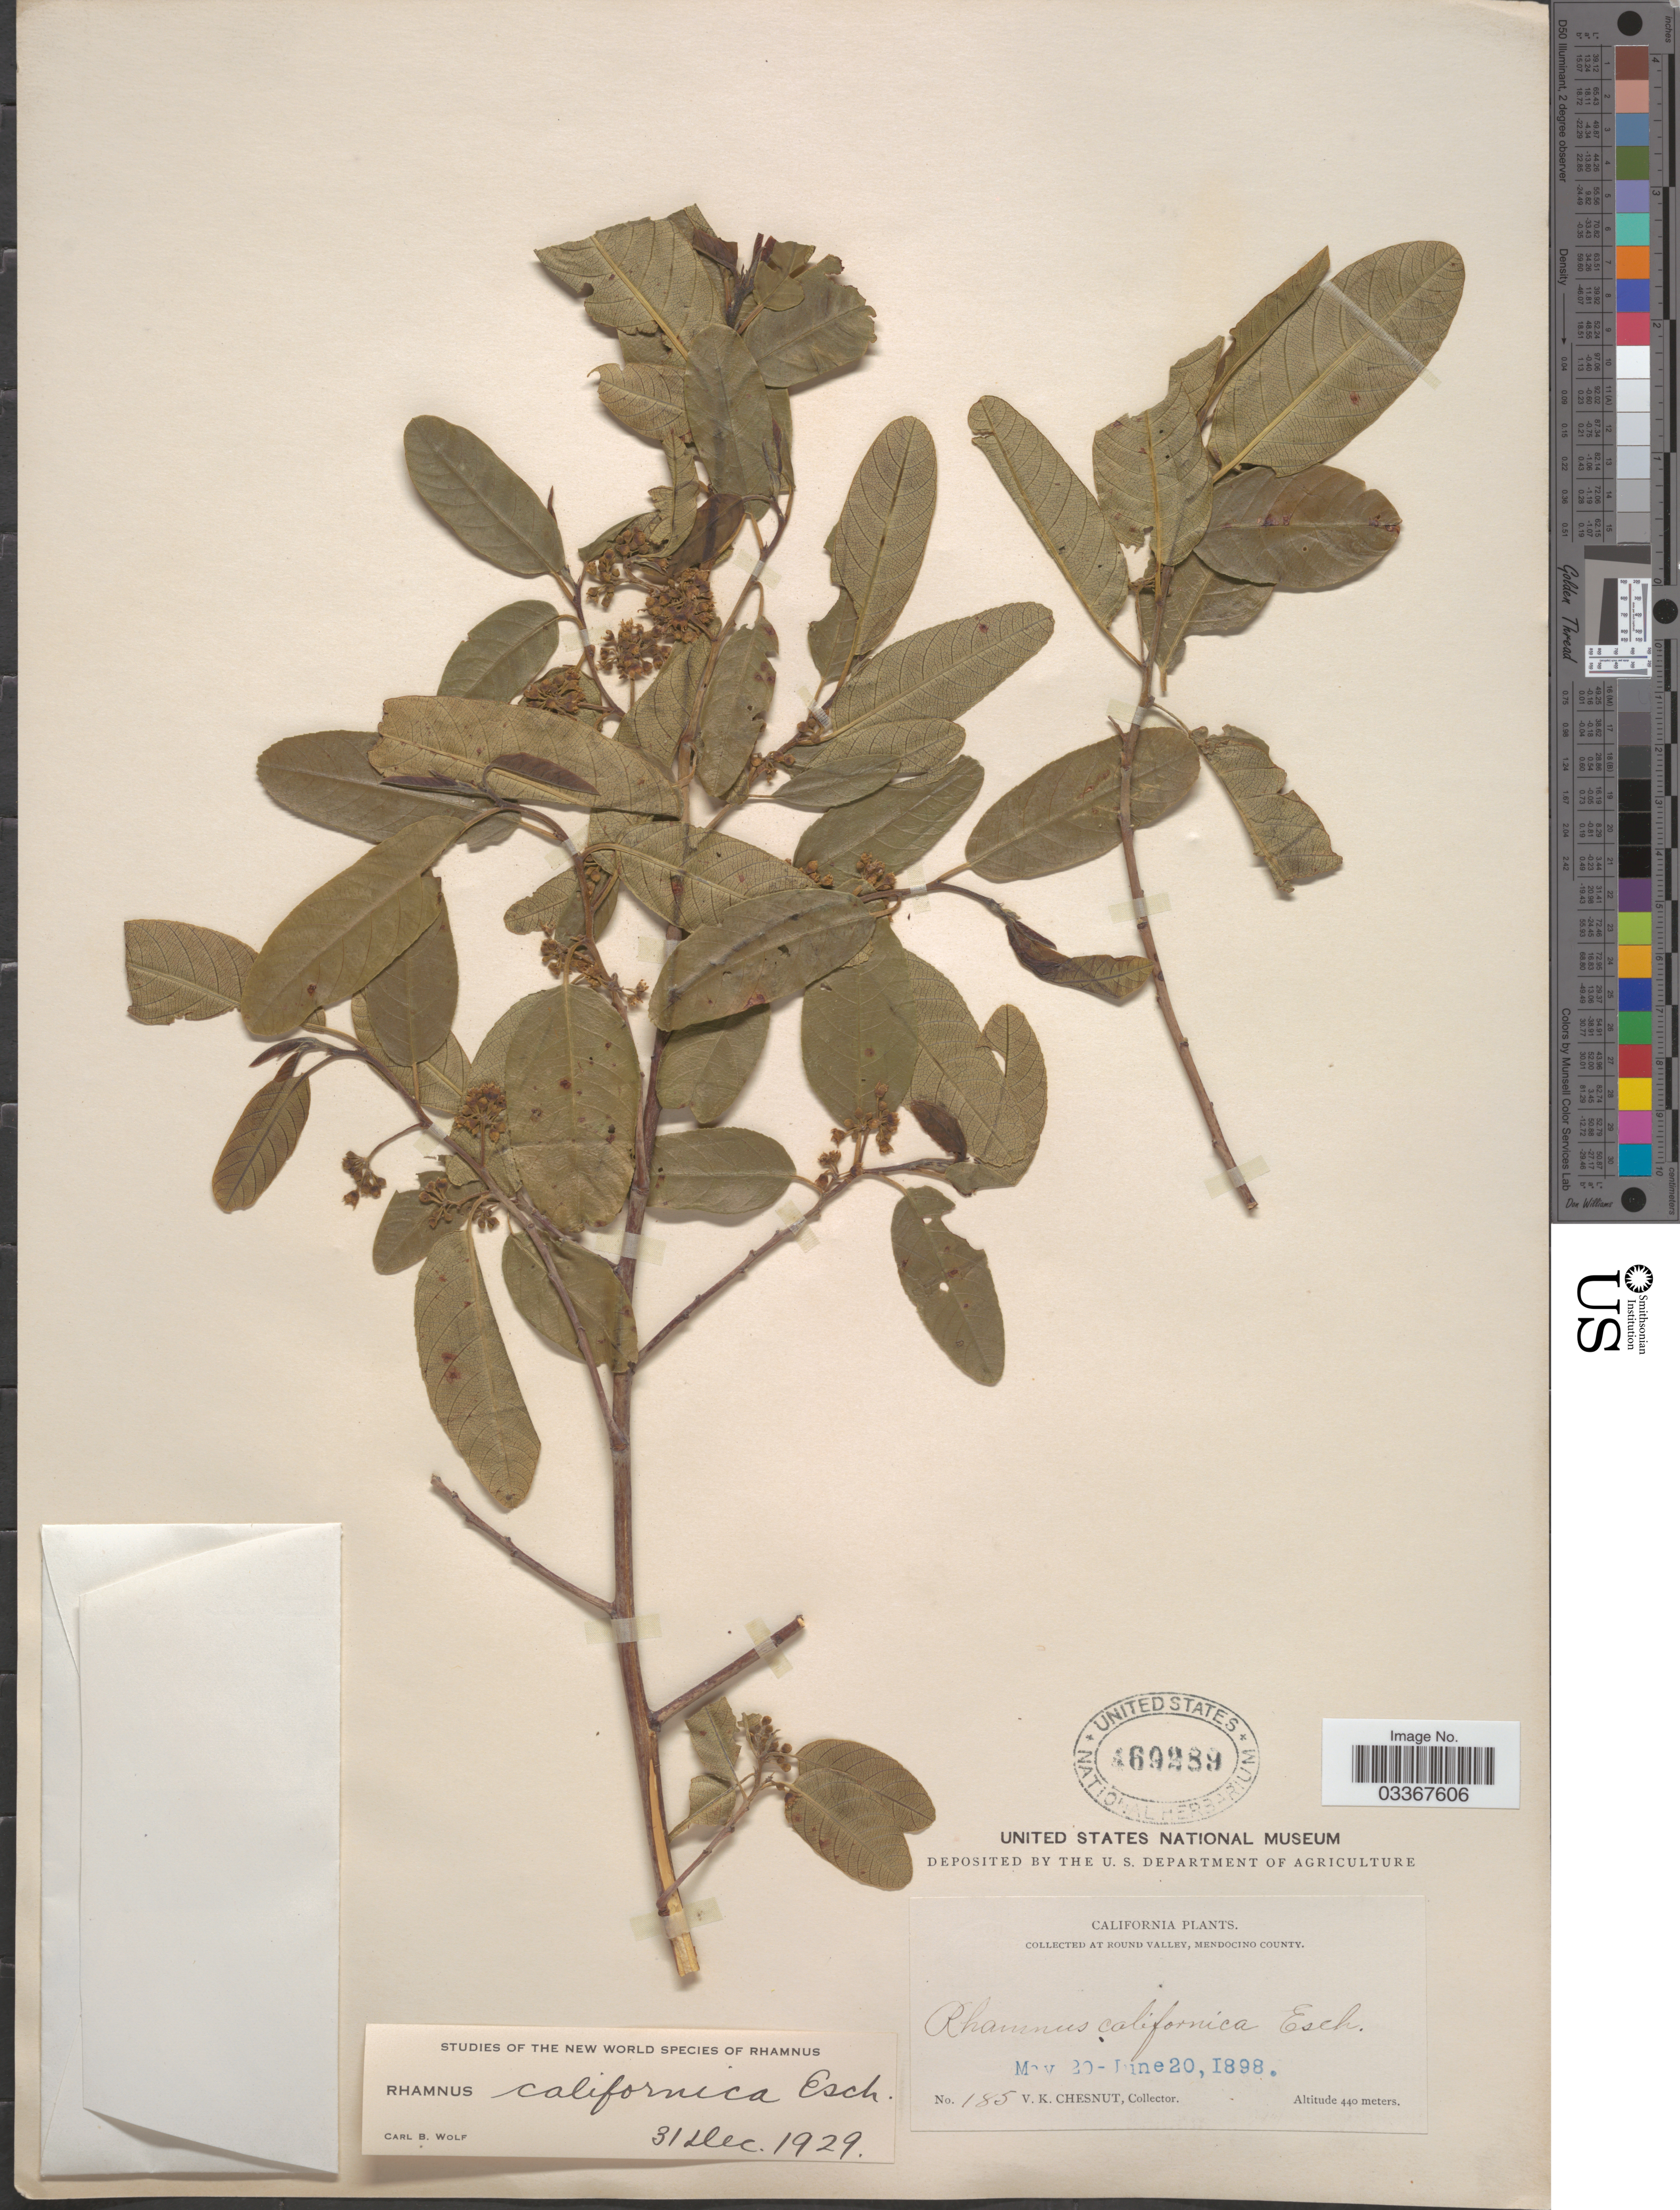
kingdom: Plantae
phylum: Tracheophyta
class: Magnoliopsida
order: Rosales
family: Rhamnaceae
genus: Frangula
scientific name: Frangula californica subsp. californica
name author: (Eschsch.) A. Gray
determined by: Strong, Mark T., (BOT), Smithsonian Institution - National Museum of Natural History (UNITED STATES)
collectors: V. Chesnut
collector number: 185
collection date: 1898-05-20/1898-06-20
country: United States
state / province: California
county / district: Mendocino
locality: At Round Valley, Mendocino County.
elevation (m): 440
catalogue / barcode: US 469289